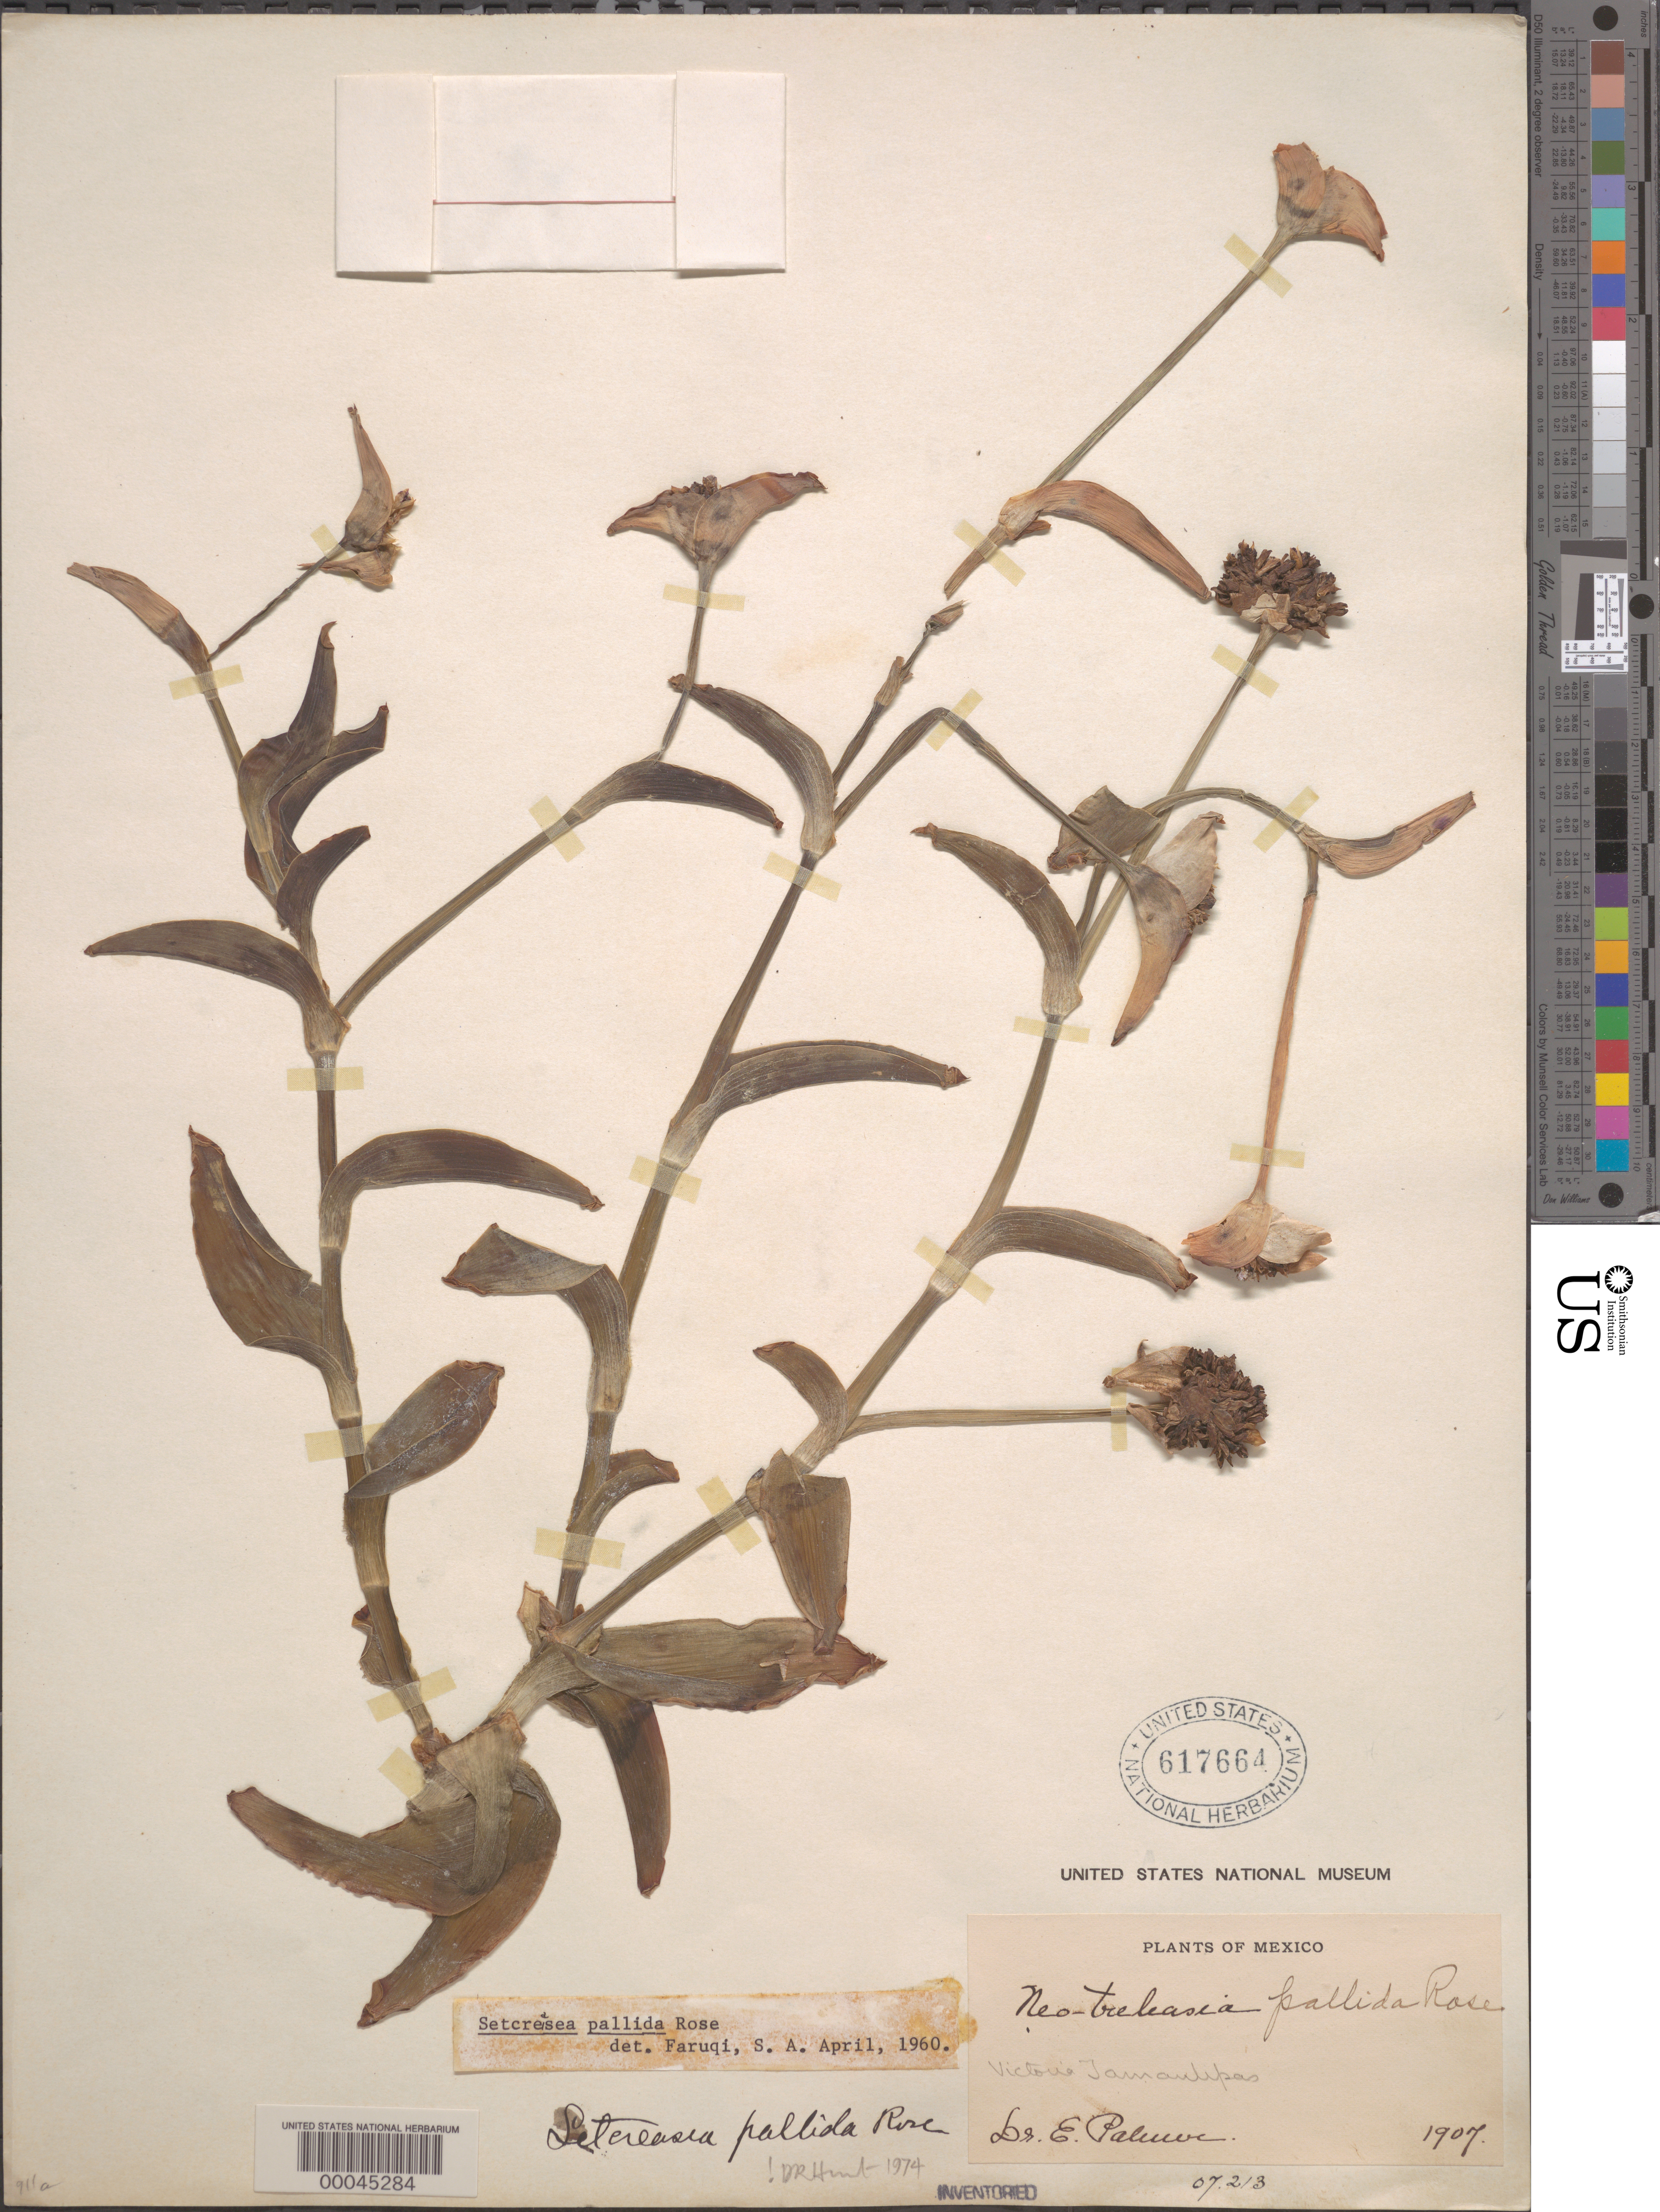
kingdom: Plantae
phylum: Tracheophyta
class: Liliopsida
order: Commelinales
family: Commelinaceae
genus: Tradescantia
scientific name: Tradescantia pallida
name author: (Rose) D.R. Hunt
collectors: E. Palmer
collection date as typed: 1907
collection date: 1907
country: Mexico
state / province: Tamaulipas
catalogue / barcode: US 617664